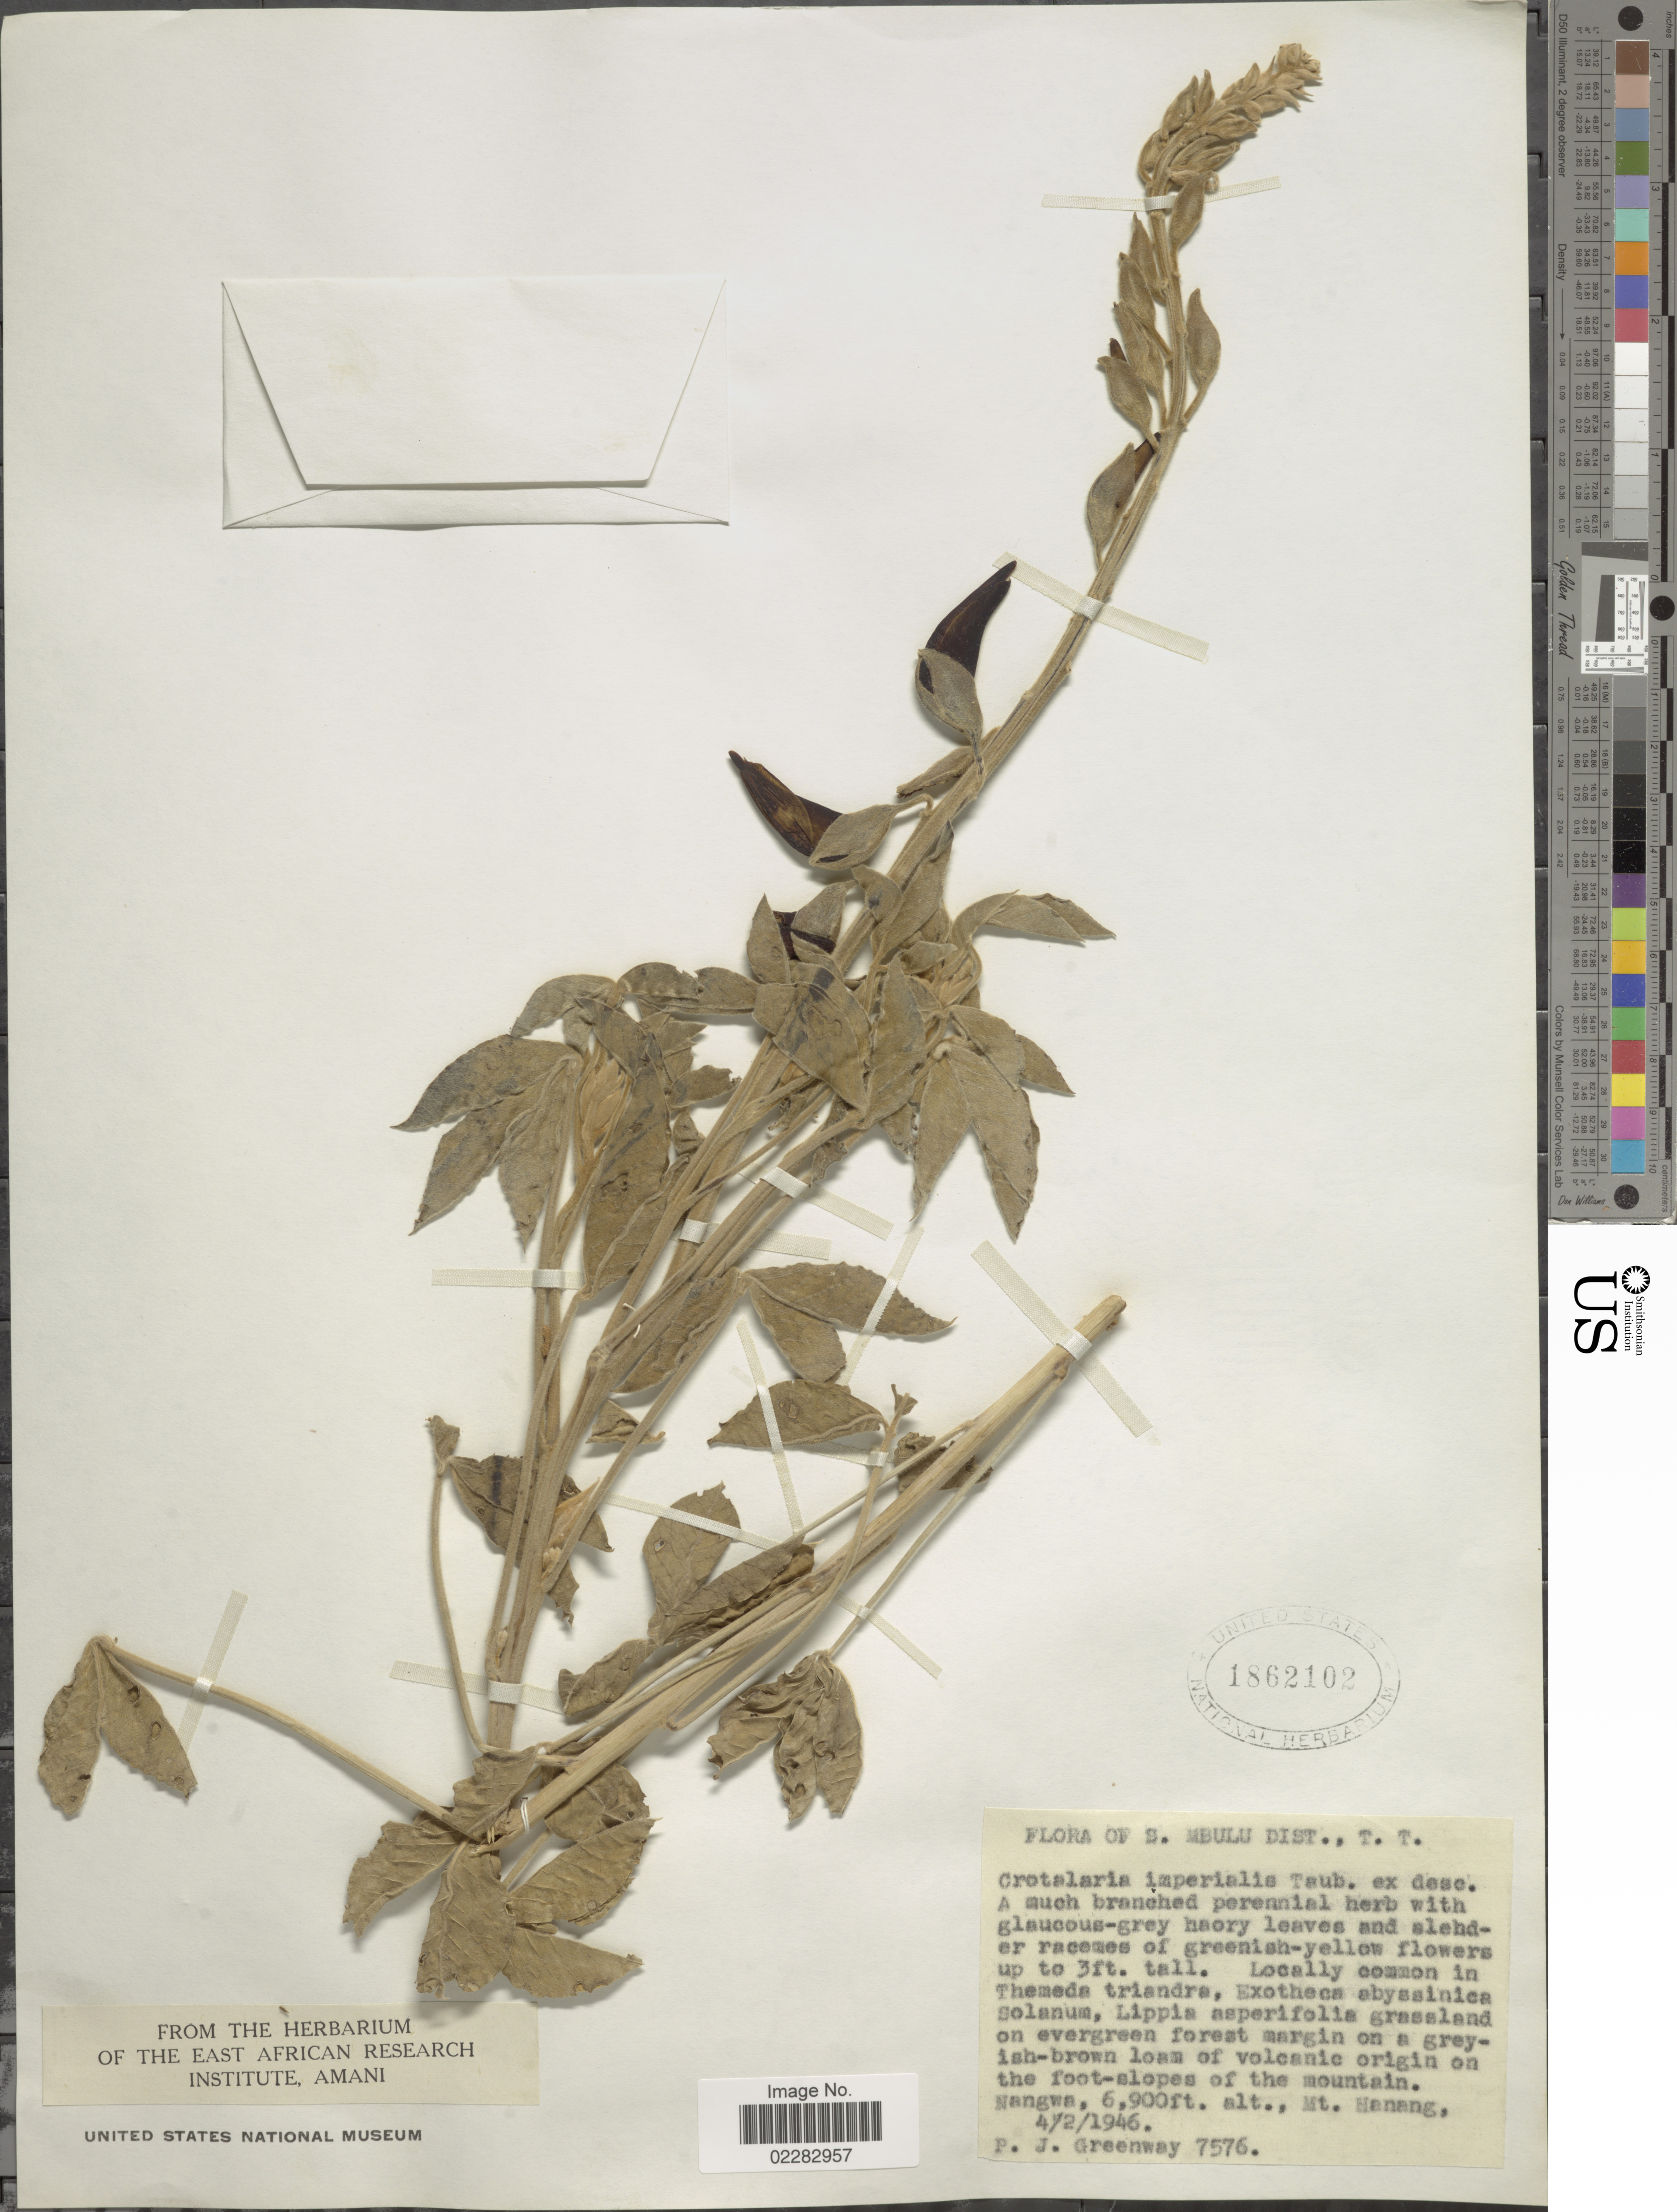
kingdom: Plantae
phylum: Tracheophyta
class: Magnoliopsida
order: Fabales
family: Fabaceae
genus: Crotalaria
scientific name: Crotalaria imperialis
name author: Taub.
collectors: P. J. Greenway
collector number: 7576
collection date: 1946-02-04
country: Tanzania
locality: S. Mbulu Dist., T.T. Nangwa, Mt. Hanang.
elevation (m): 2103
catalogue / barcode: US 1862102